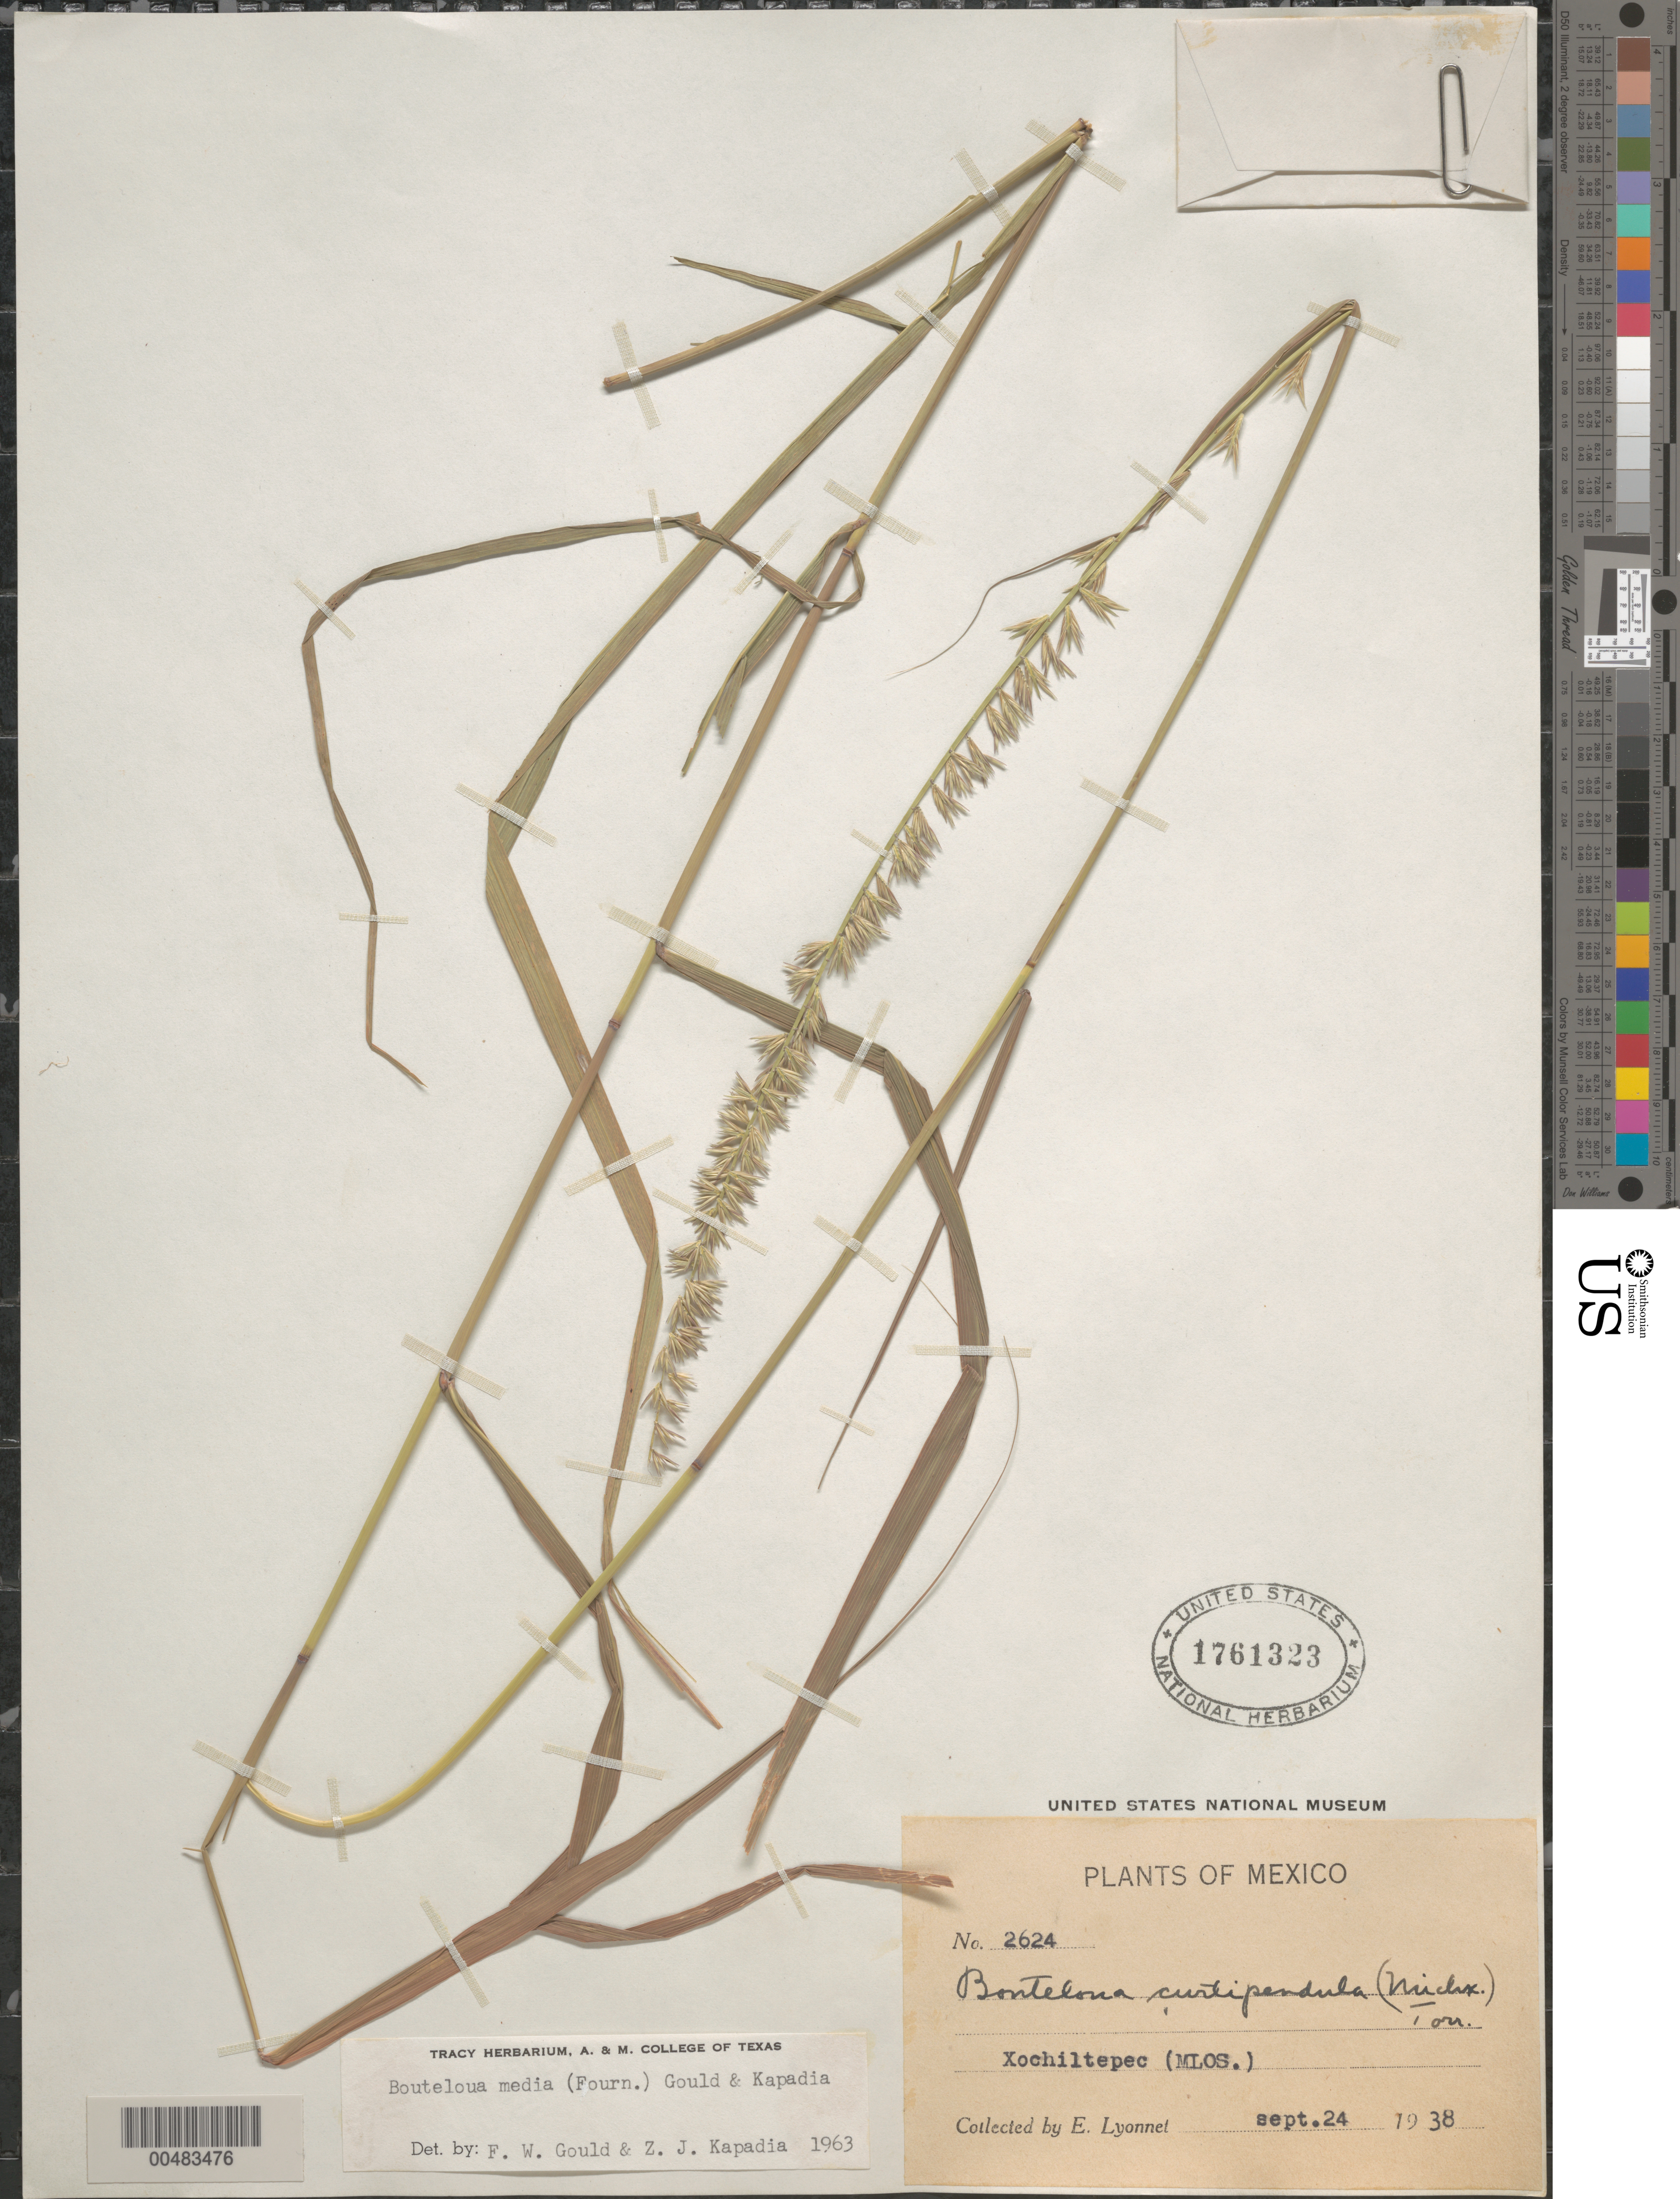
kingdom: Plantae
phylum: Tracheophyta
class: Liliopsida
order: Poales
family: Poaceae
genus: Bouteloua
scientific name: Bouteloua media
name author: (E. Fourn.) Gould & Kapadia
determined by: Gould, F. W.; Kapadia, Zarir J.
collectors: Bro. E. Lyonnet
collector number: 2624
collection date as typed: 24 Sep 1938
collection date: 1938-09-24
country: Mexico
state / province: Morelos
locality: Xochiltepec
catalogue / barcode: US 1761323